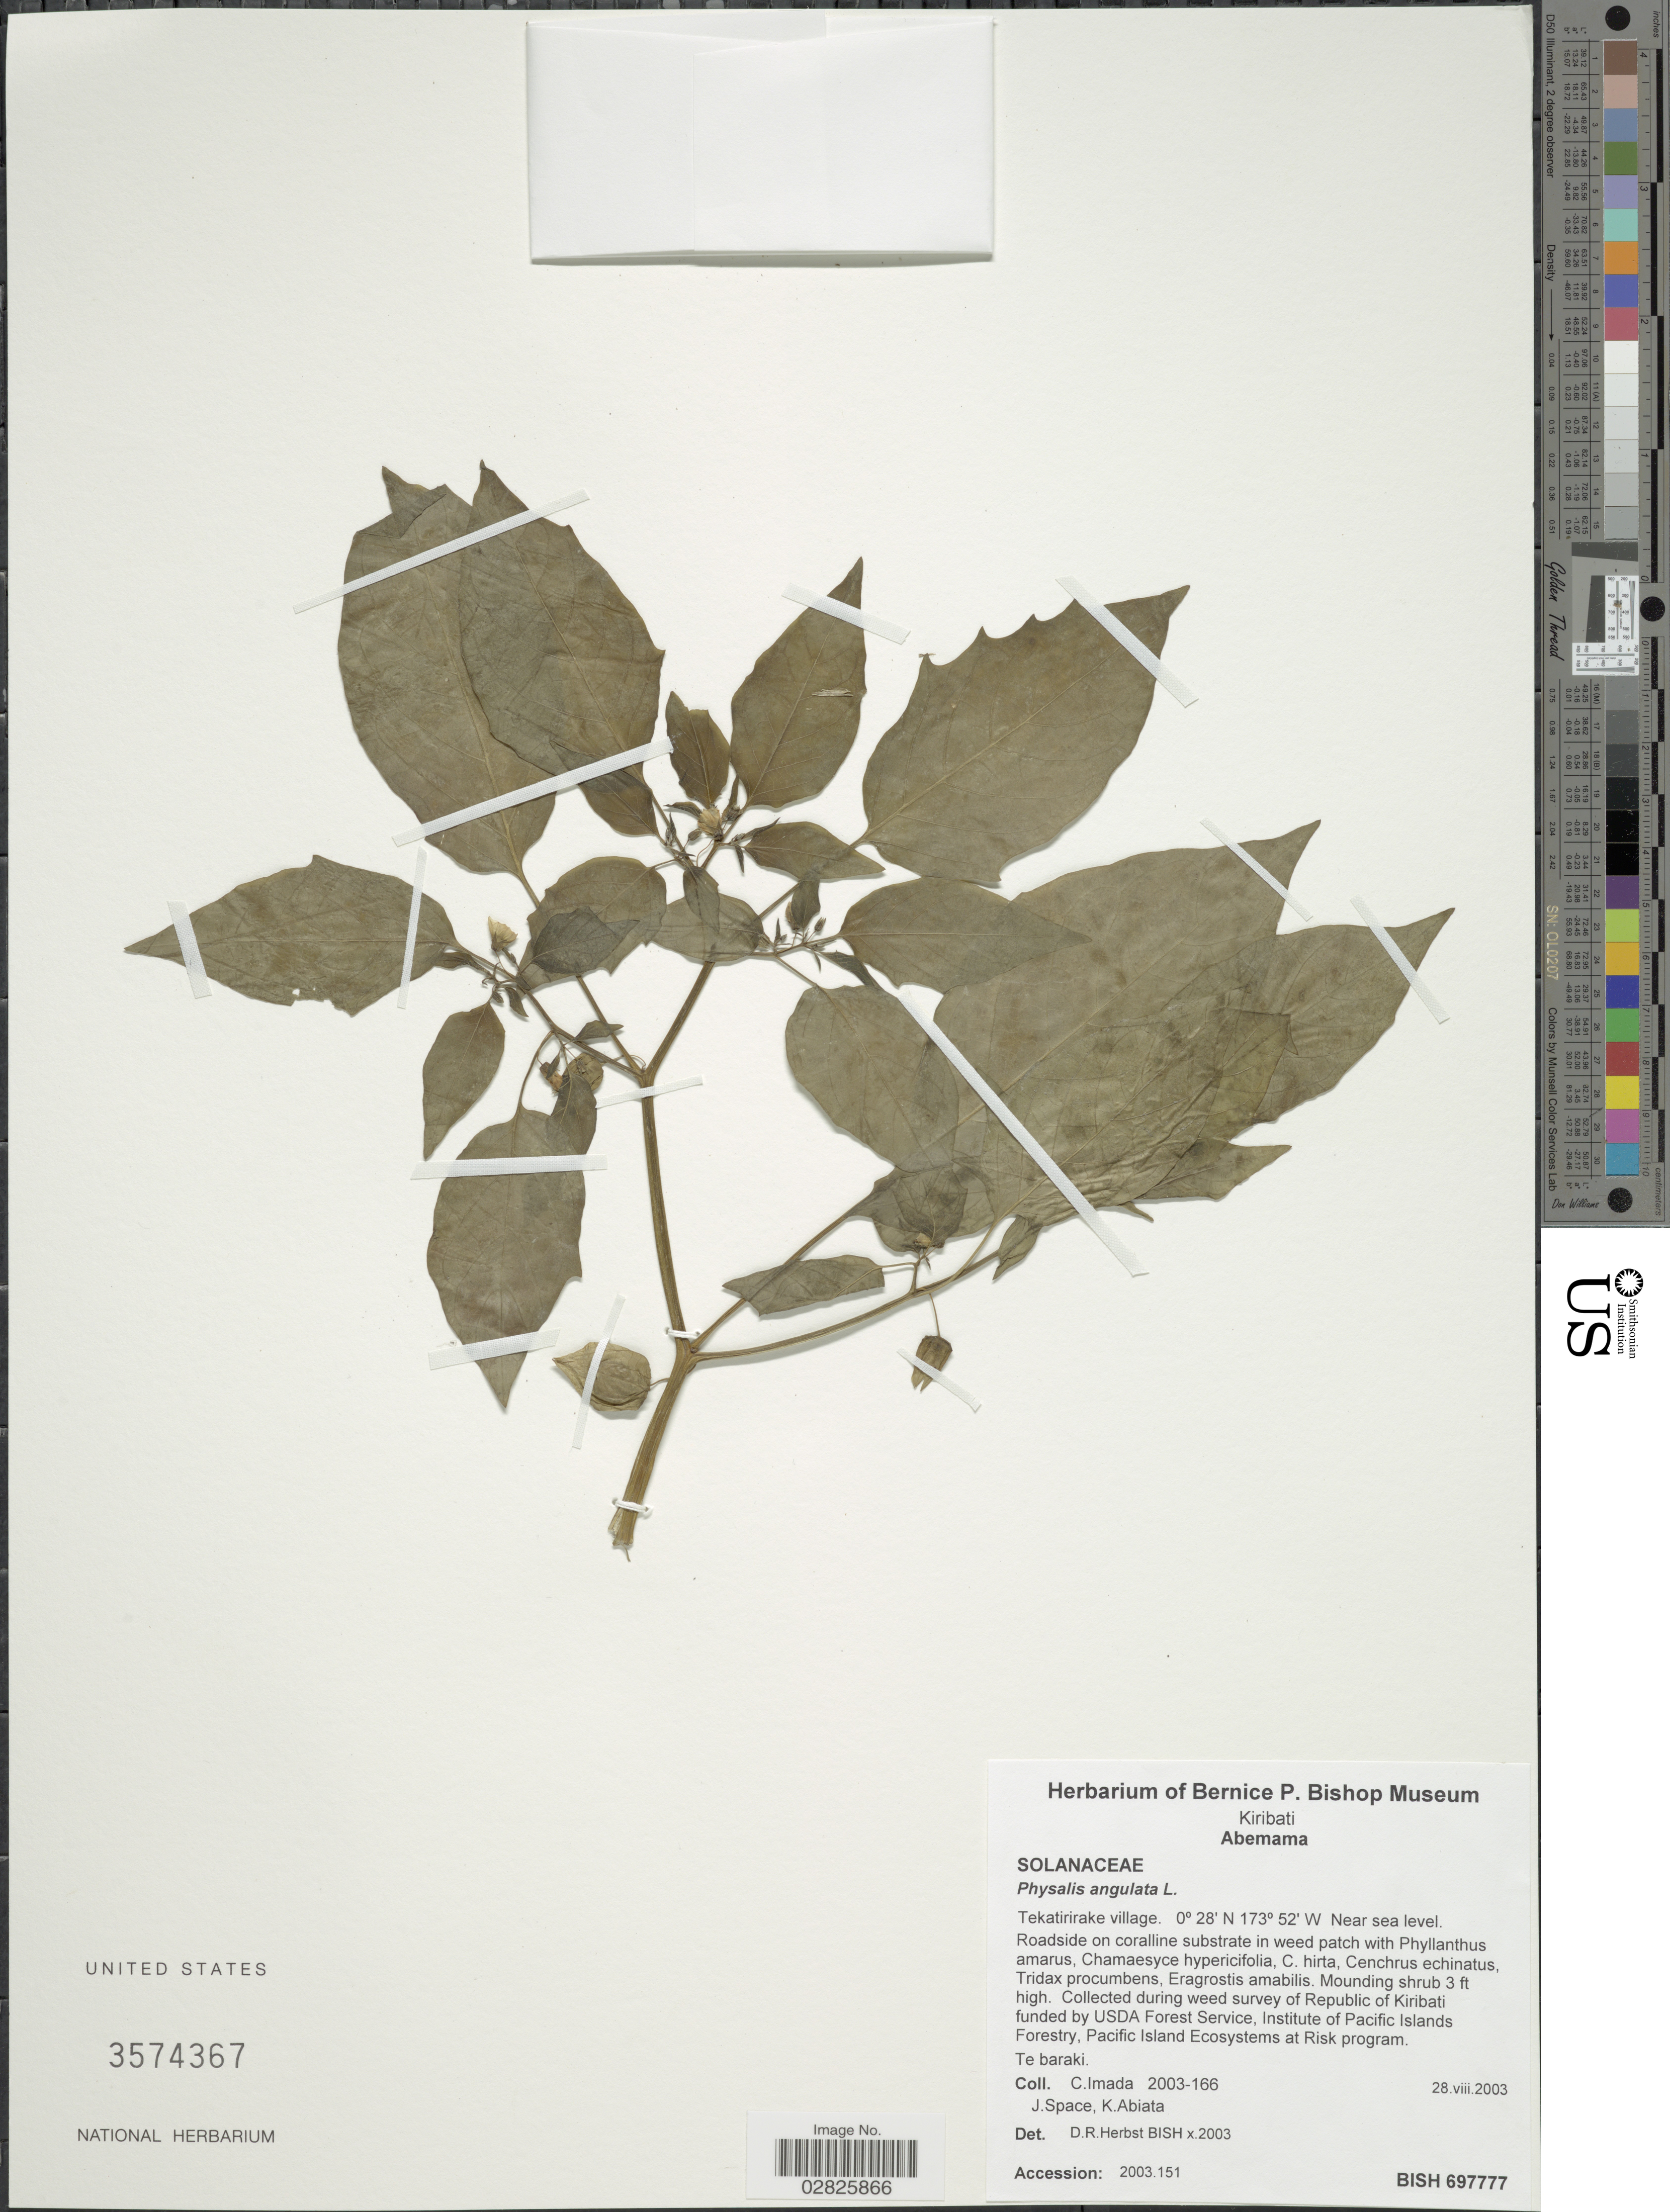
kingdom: Plantae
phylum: Tracheophyta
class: Magnoliopsida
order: Solanales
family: Solanaceae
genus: Physalis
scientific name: Physalis angulata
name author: L.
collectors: C. Imada, J. Space & K. Abiata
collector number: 2003-166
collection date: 2003-08-28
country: Kiribati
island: Abemama Atoll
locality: Abemama. Tekatirirake village.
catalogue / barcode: US 3574367